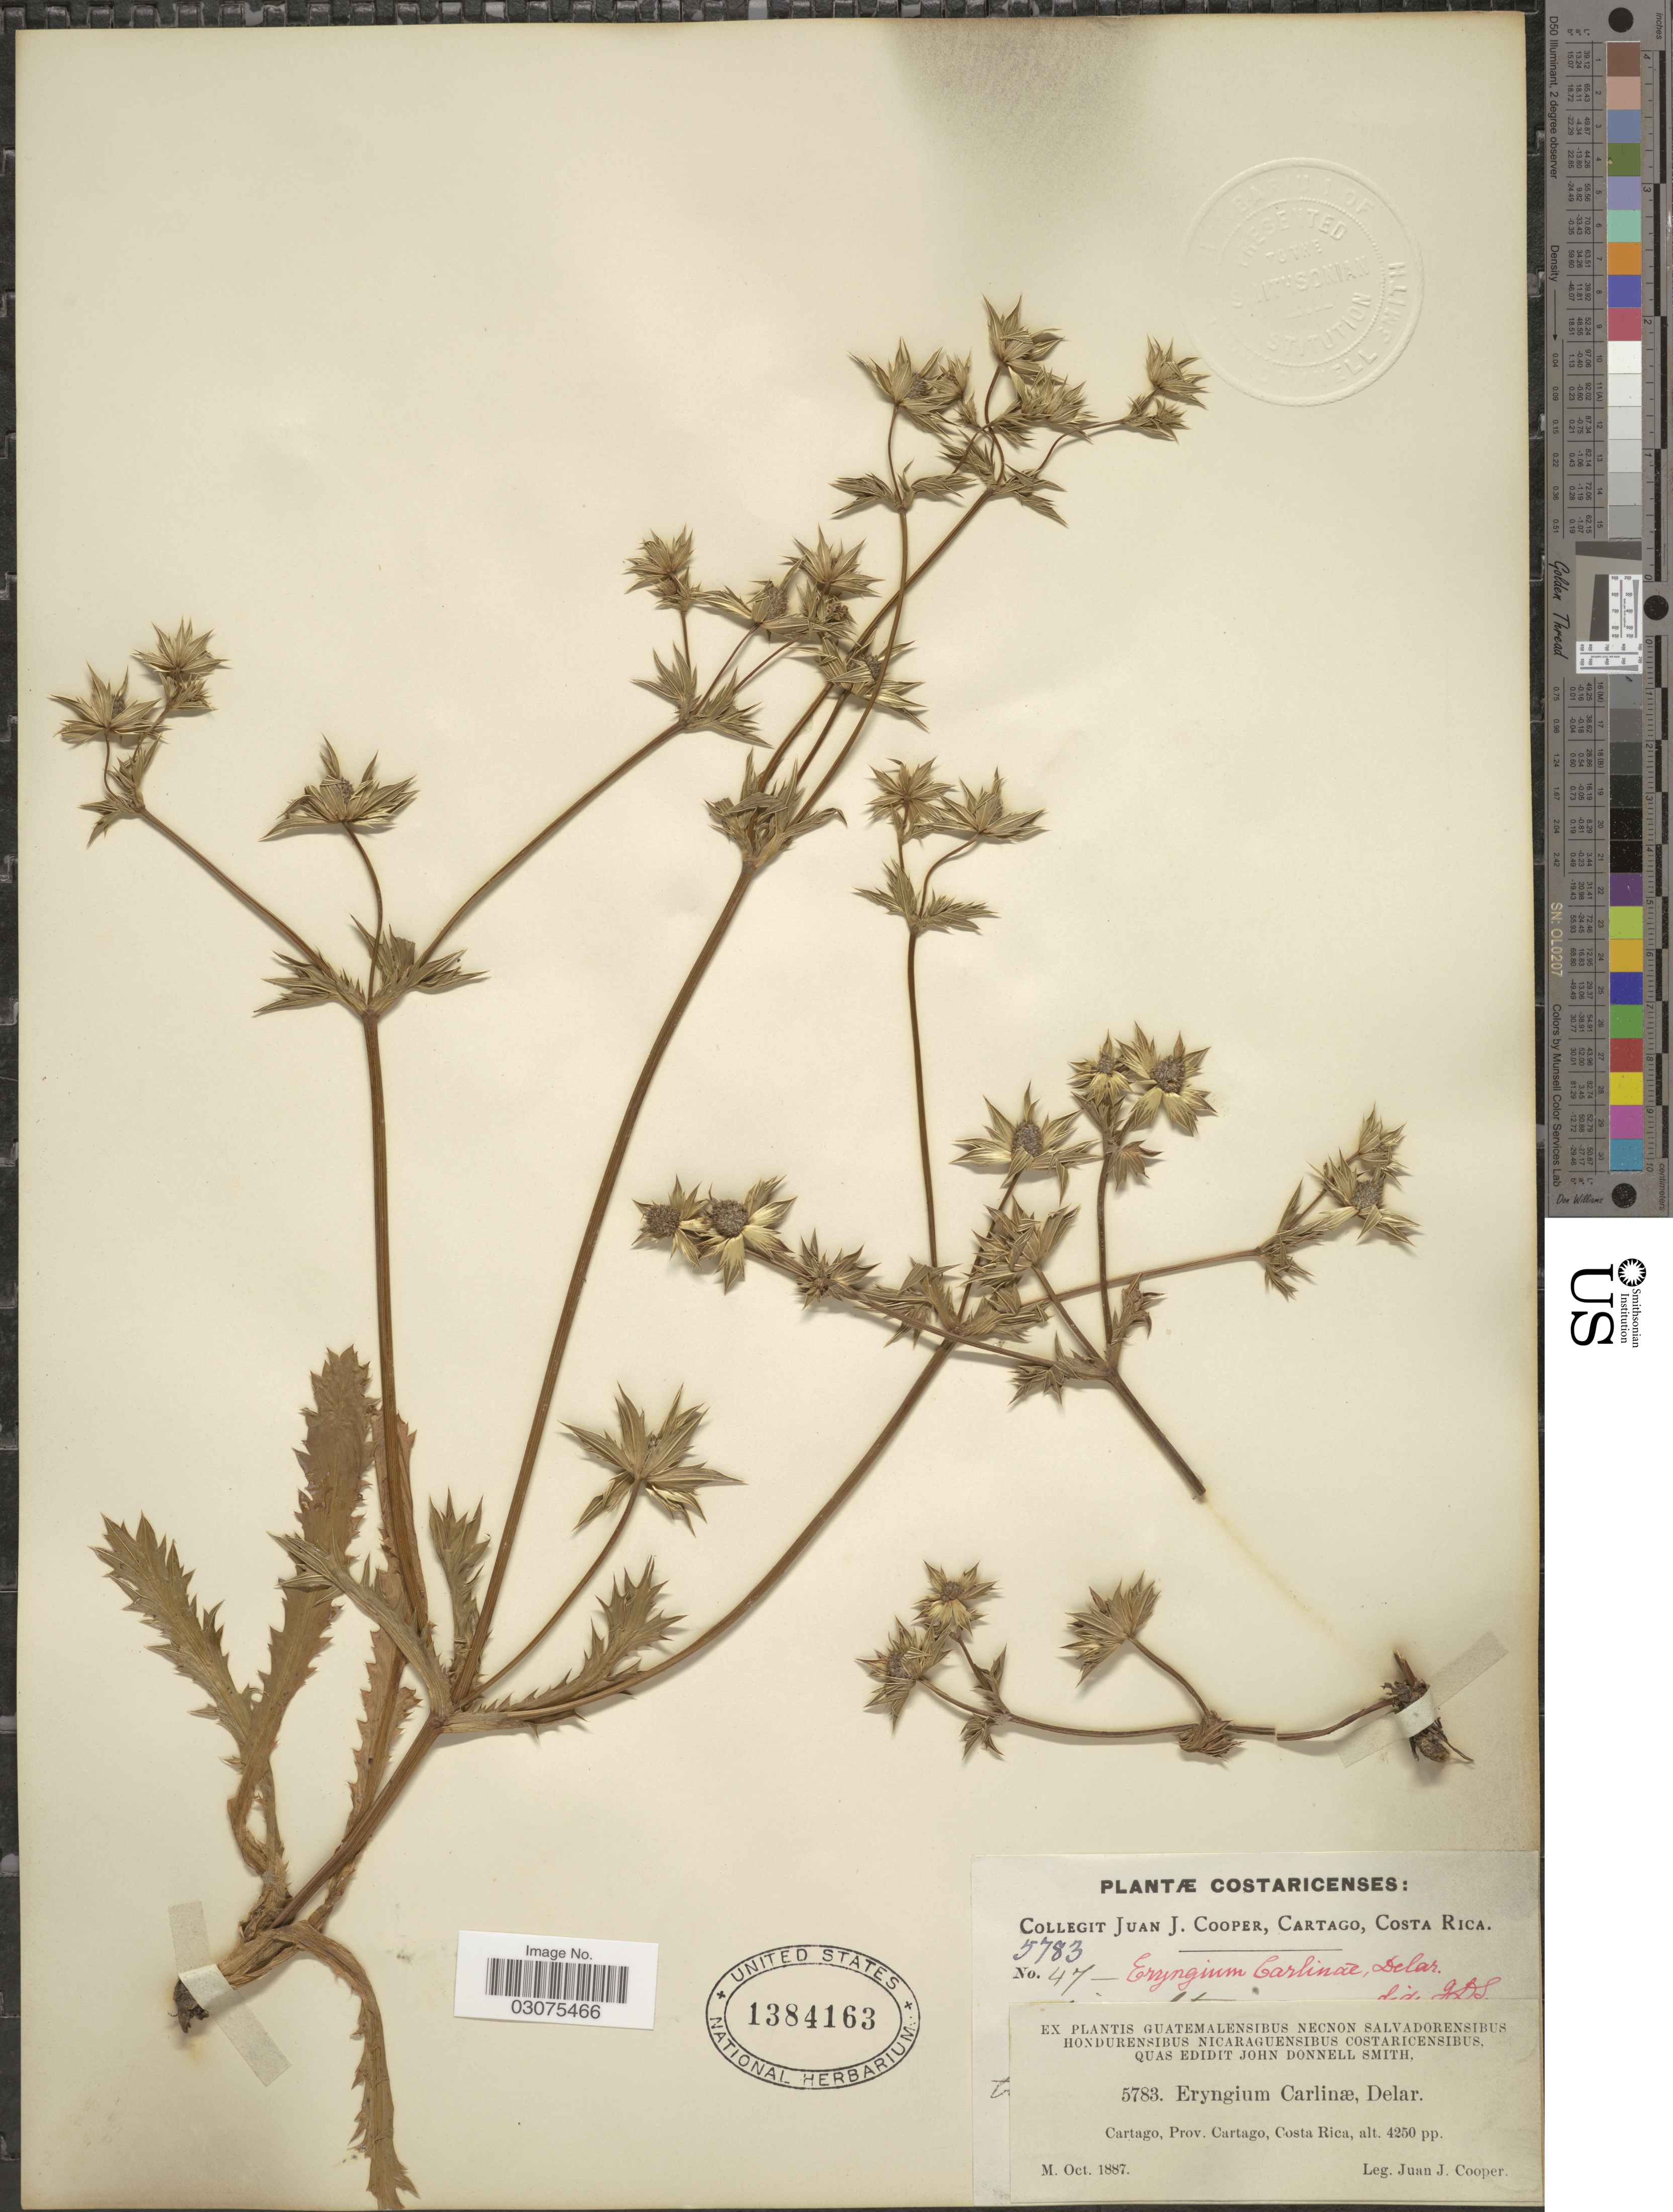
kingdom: Plantae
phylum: Tracheophyta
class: Magnoliopsida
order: Apiales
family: Apiaceae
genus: Eryngium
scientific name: Eryngium carlinae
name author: F. Delaroche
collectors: J. J. Cooper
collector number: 5783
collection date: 1887-10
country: Costa Rica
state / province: Cartago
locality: Cartago.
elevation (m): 1295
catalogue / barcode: US 1384163